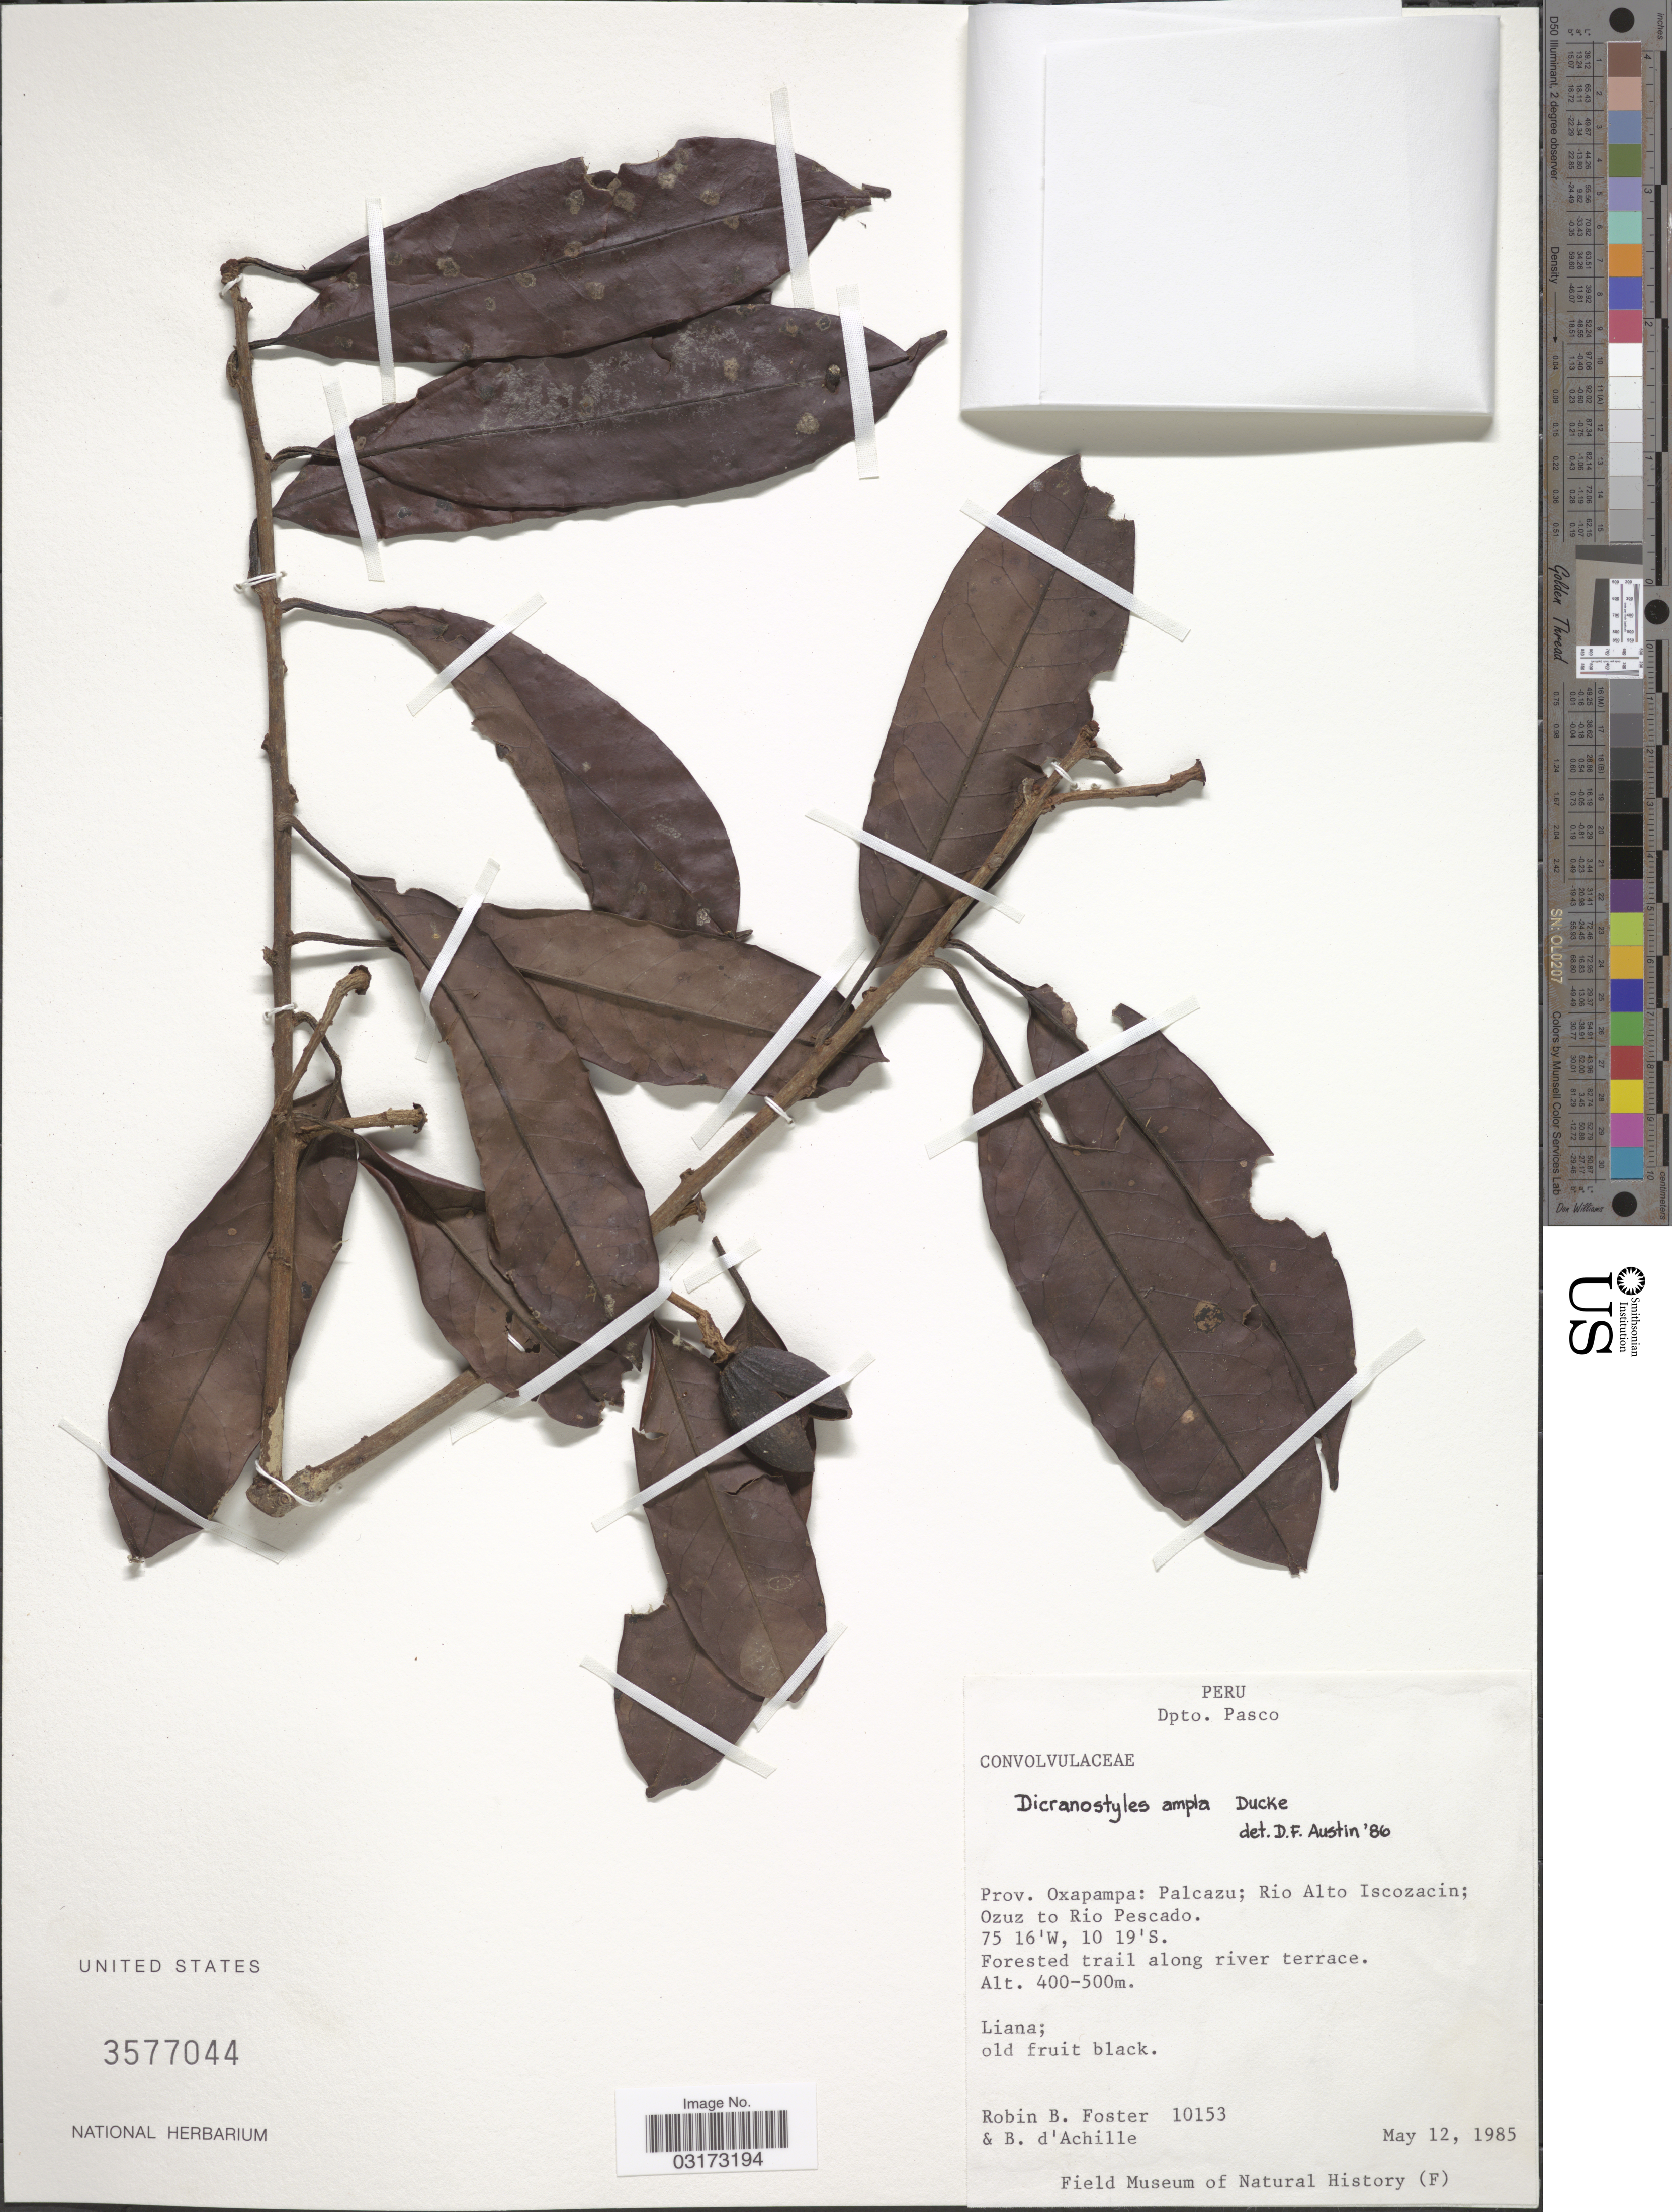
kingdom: Plantae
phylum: Tracheophyta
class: Magnoliopsida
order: Solanales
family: Convolvulaceae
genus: Dicranostyles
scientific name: Dicranostyles ampla var. ampla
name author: Ducke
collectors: R. B. Foster & B. d'Achille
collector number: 10153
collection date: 1985-05-12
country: Peru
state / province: Pasco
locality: Dpto. Pasco. Prov. Oxapampa: Palcazu; Rio Alto Iscozacin; Ozuz to Rio Pescado.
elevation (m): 400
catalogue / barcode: US 3577044